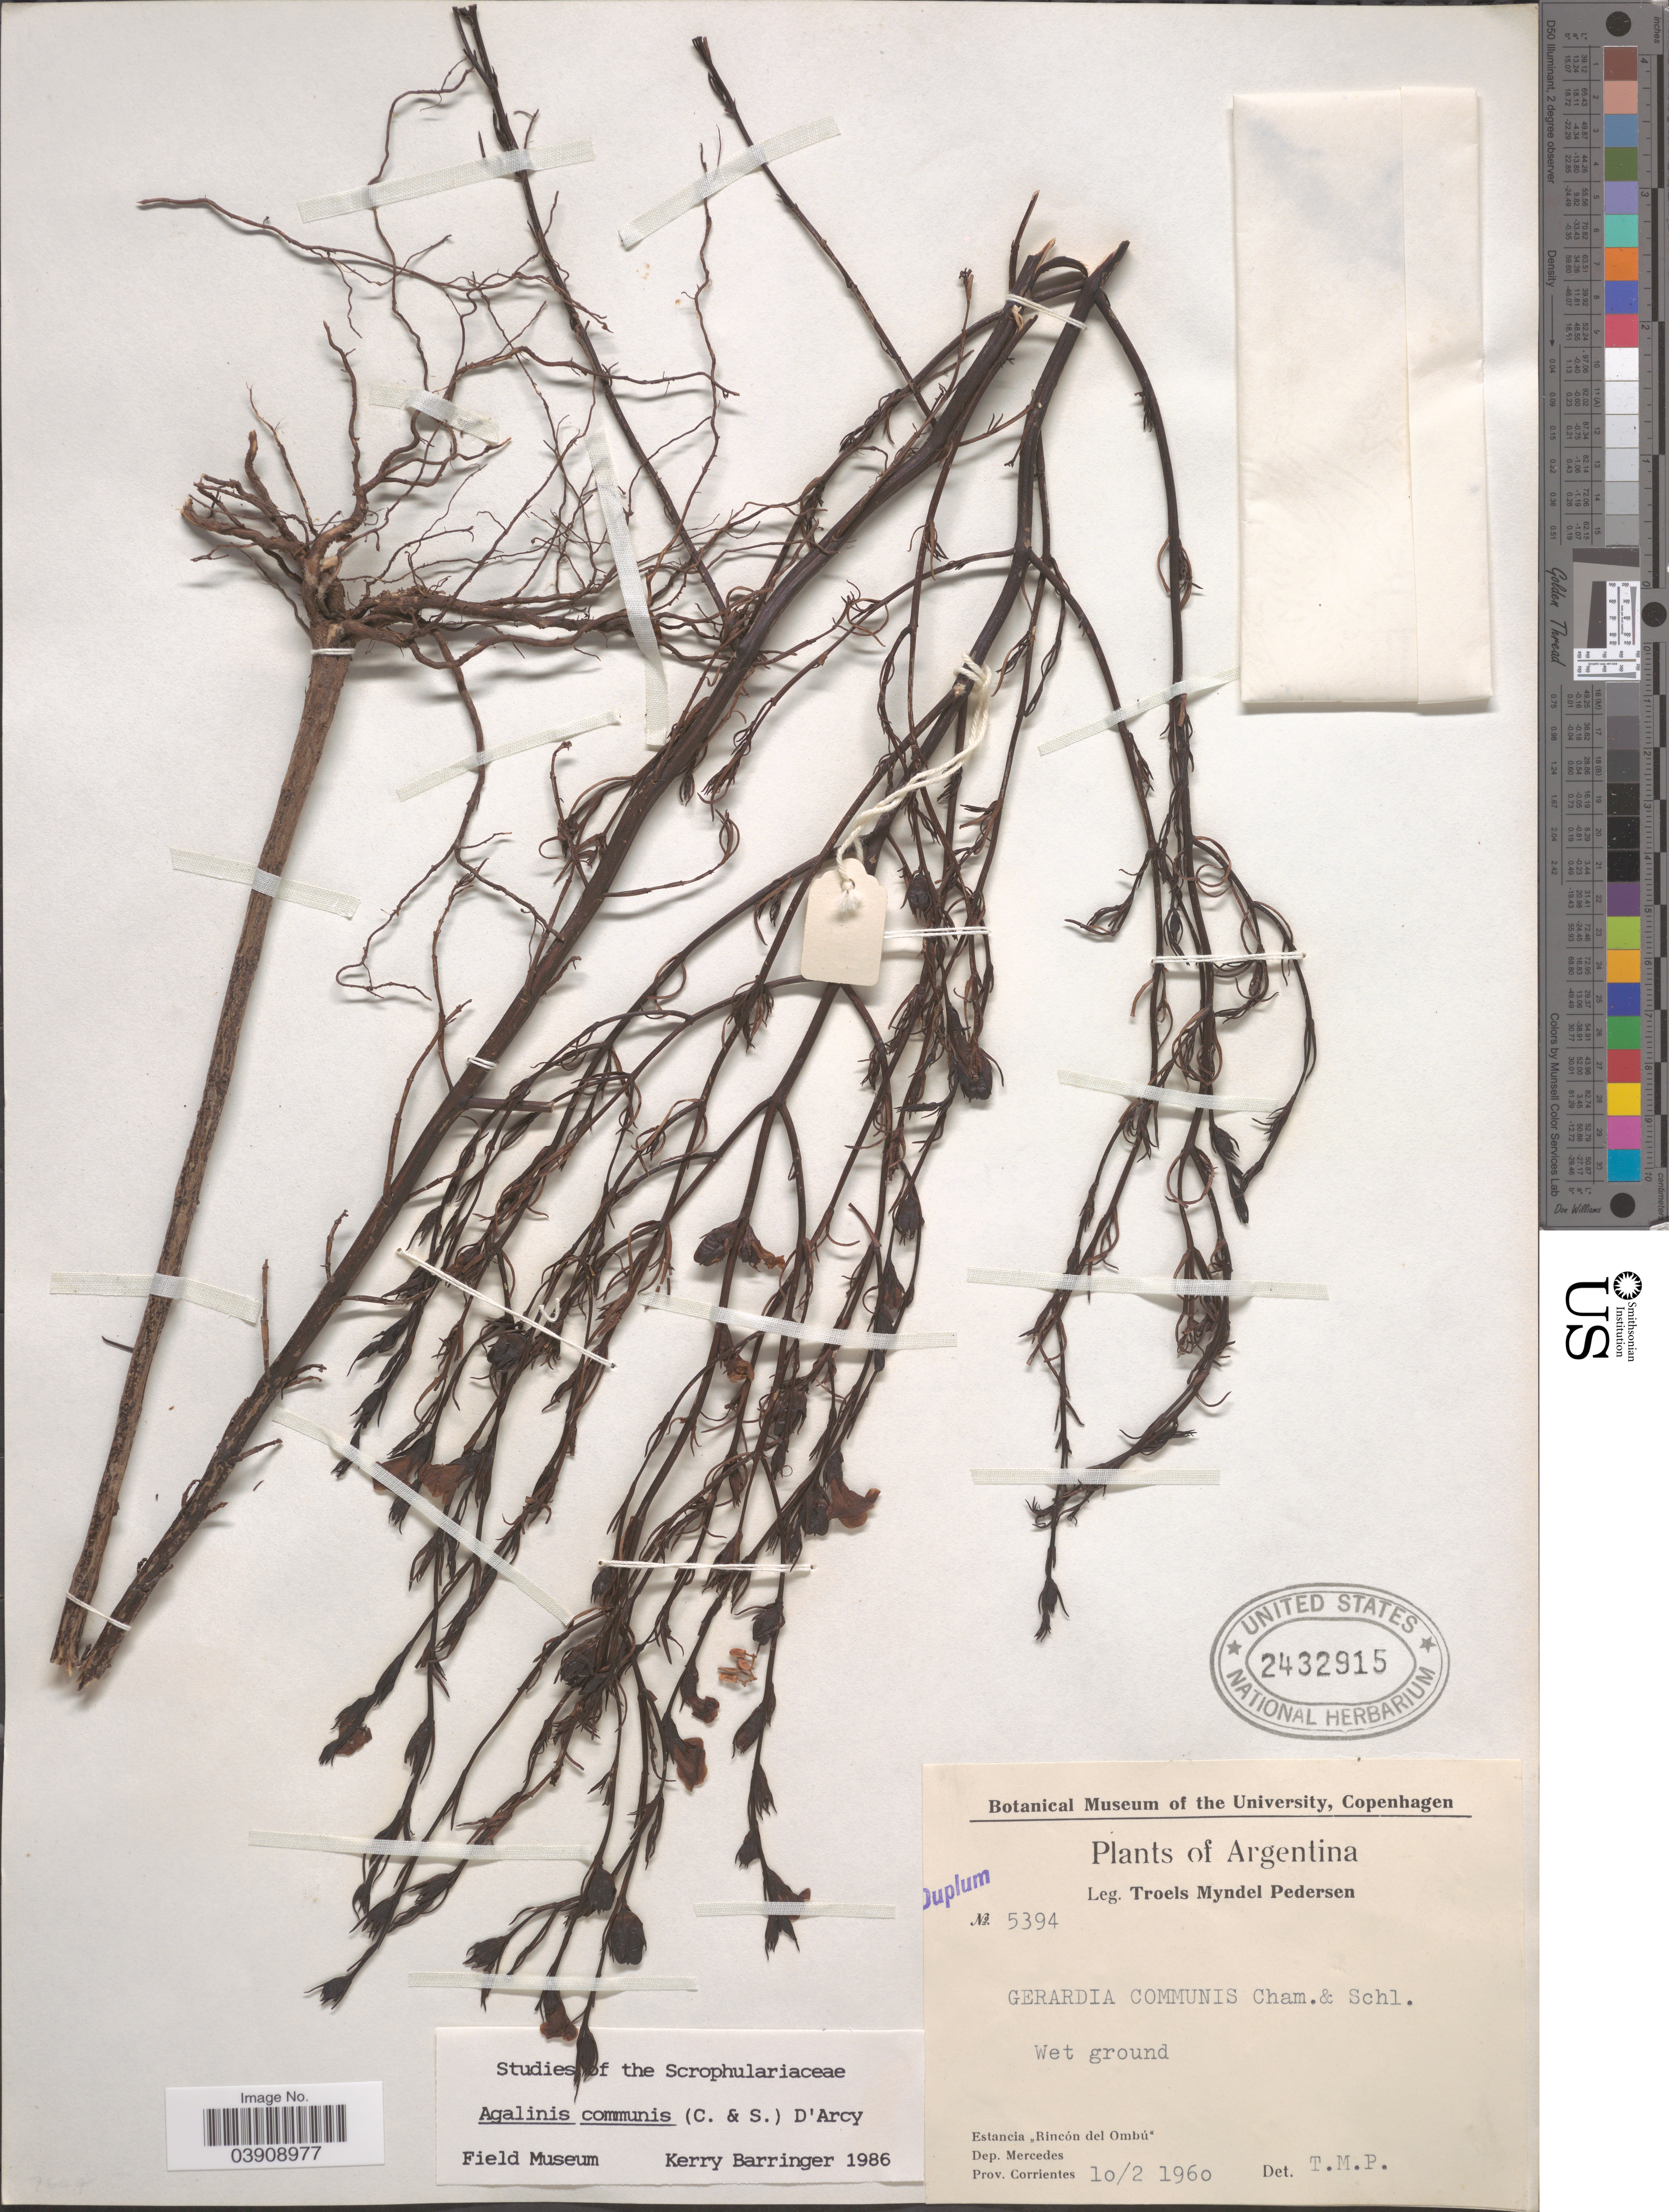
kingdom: Plantae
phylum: Tracheophyta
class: Magnoliopsida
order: Lamiales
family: Orobanchaceae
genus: Agalinis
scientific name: Agalinis communis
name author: (Cham. & Schltdl.) D'Arcy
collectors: T. Pederson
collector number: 5394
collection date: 1960-02-10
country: Argentina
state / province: Corrientes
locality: Estancia "Rincón del Ombú". Dep. Mercedes.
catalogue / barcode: US 2432915